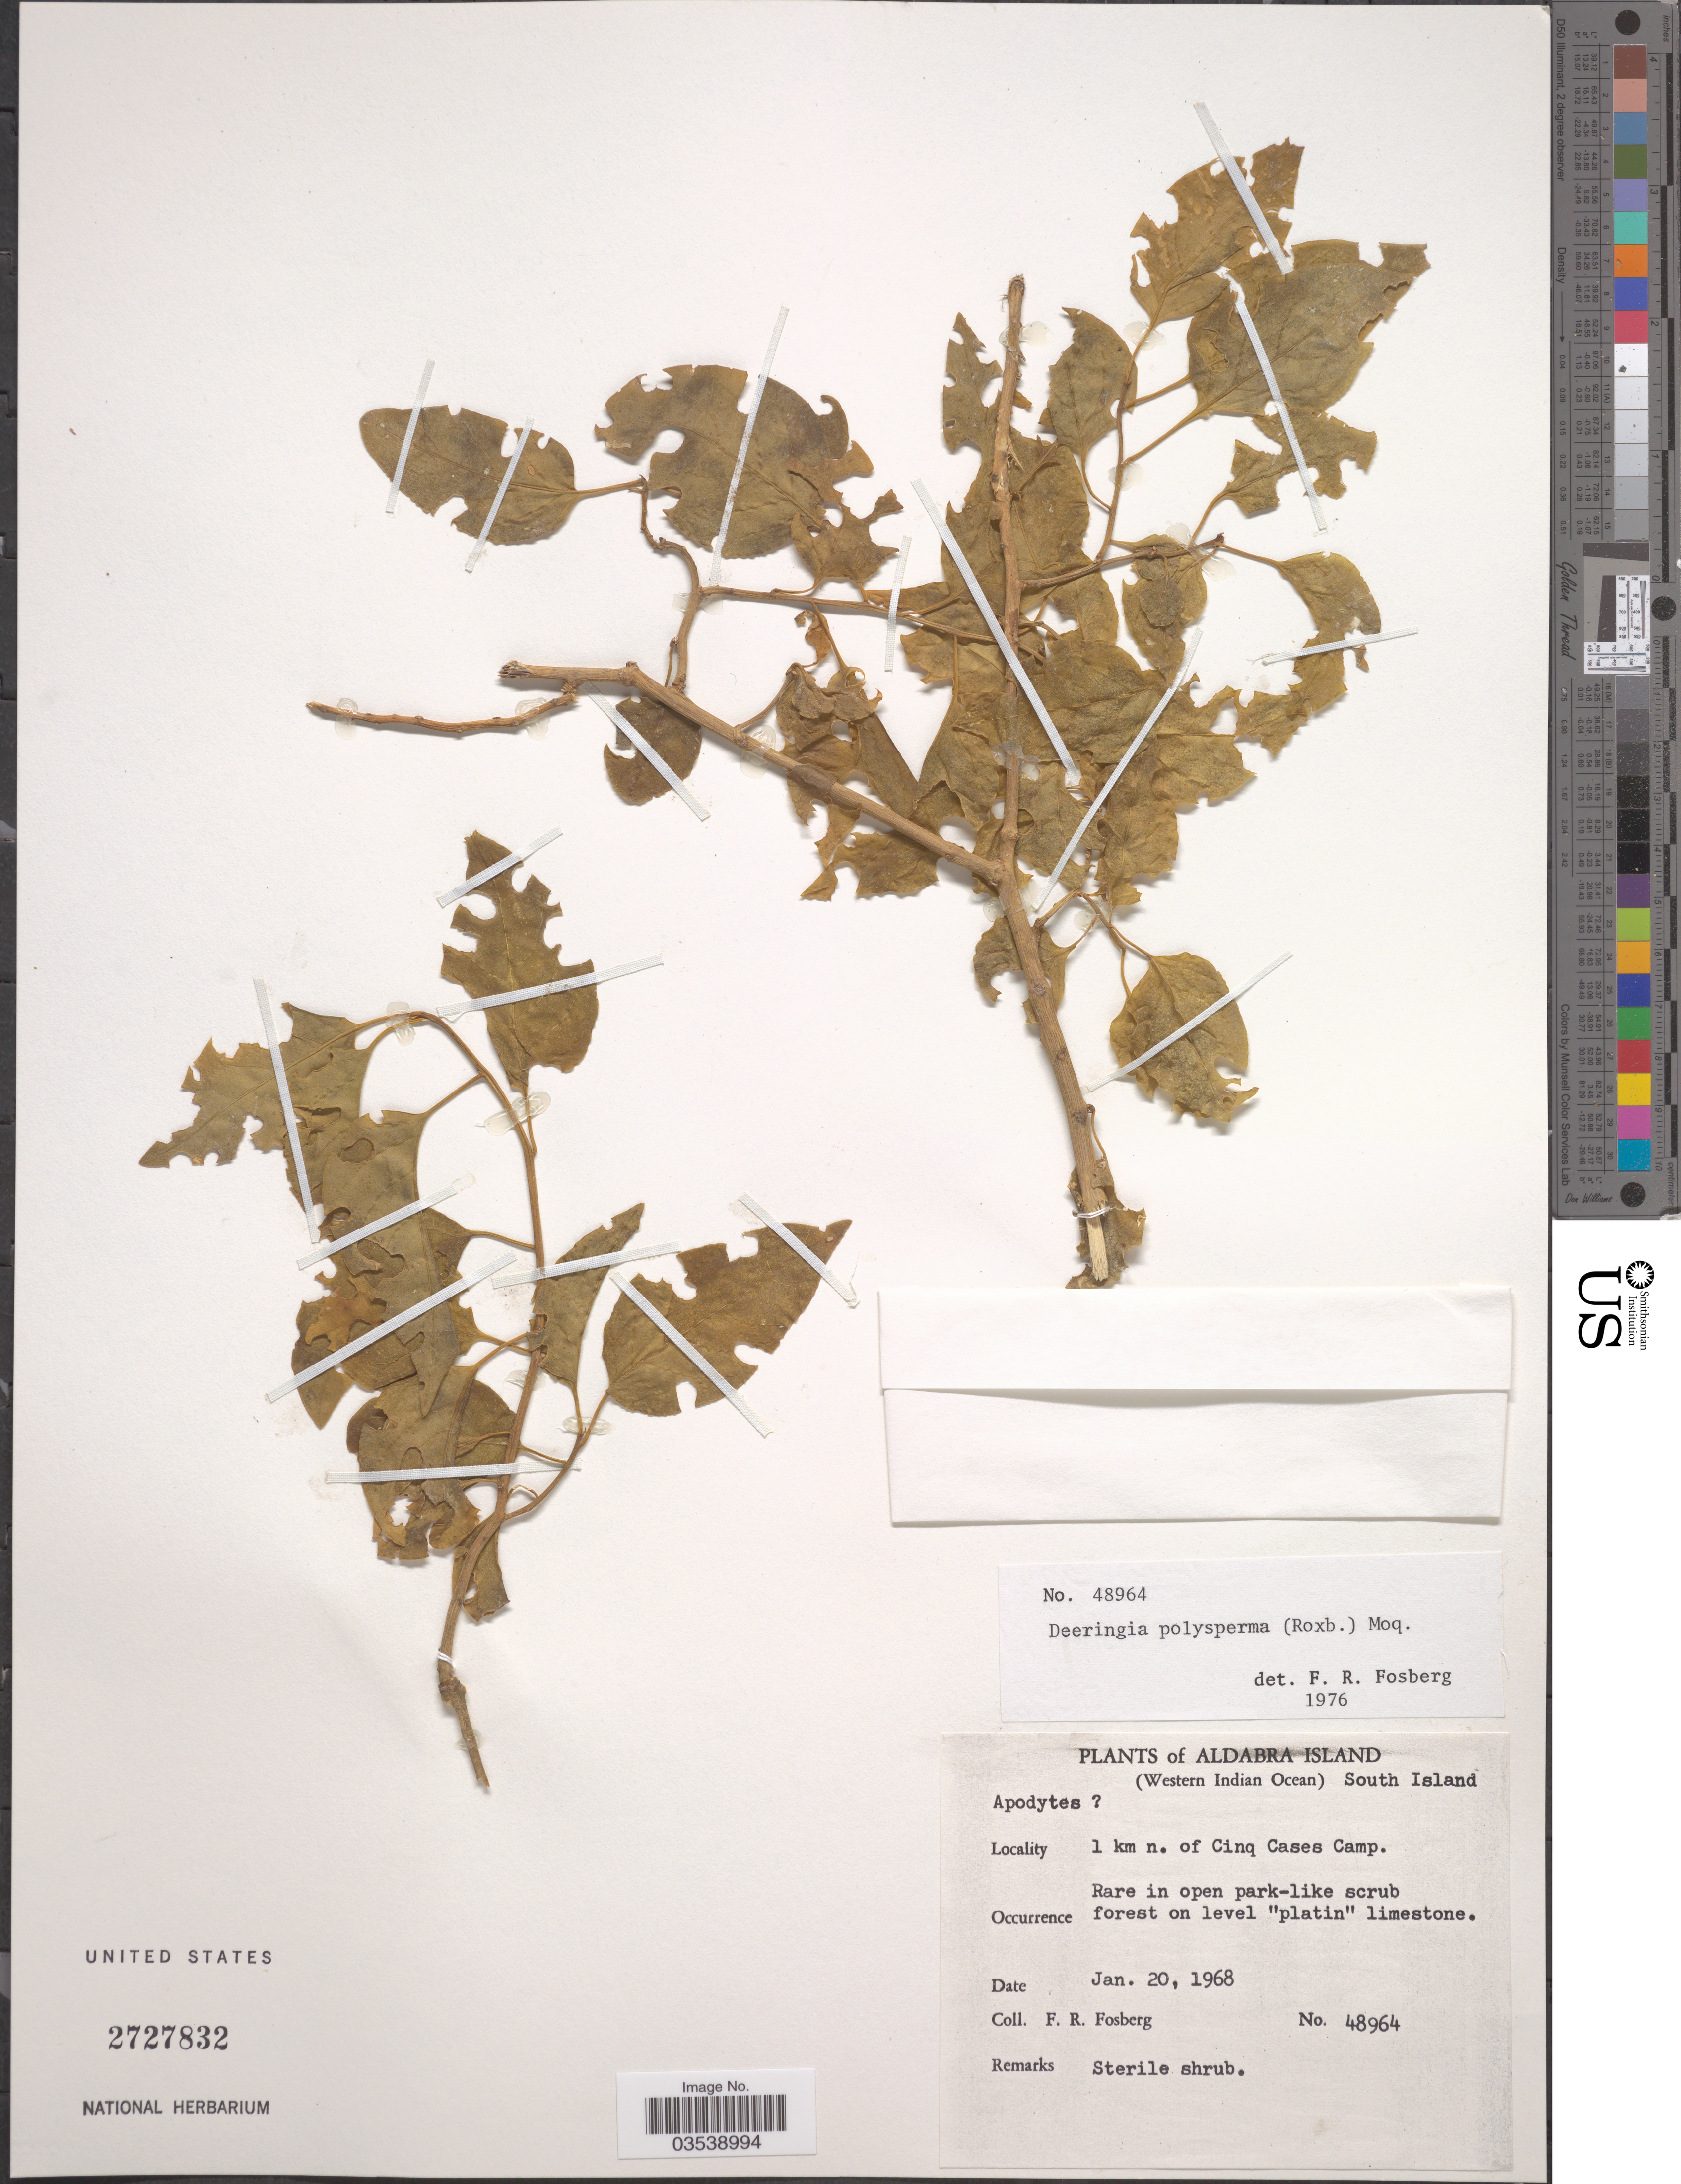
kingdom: Plantae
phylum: Tracheophyta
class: Magnoliopsida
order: Caryophyllales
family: Amaranthaceae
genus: Deeringia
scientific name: Deeringia polysperma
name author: (Roxb.) Moq.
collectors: F. R. Fosberg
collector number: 48964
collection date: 1968-01-20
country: Seychelles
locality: Aldabra Island (Western Indian Ocean) South Island. 1 km n. of Cinq Cases Camp.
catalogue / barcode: US 2727832